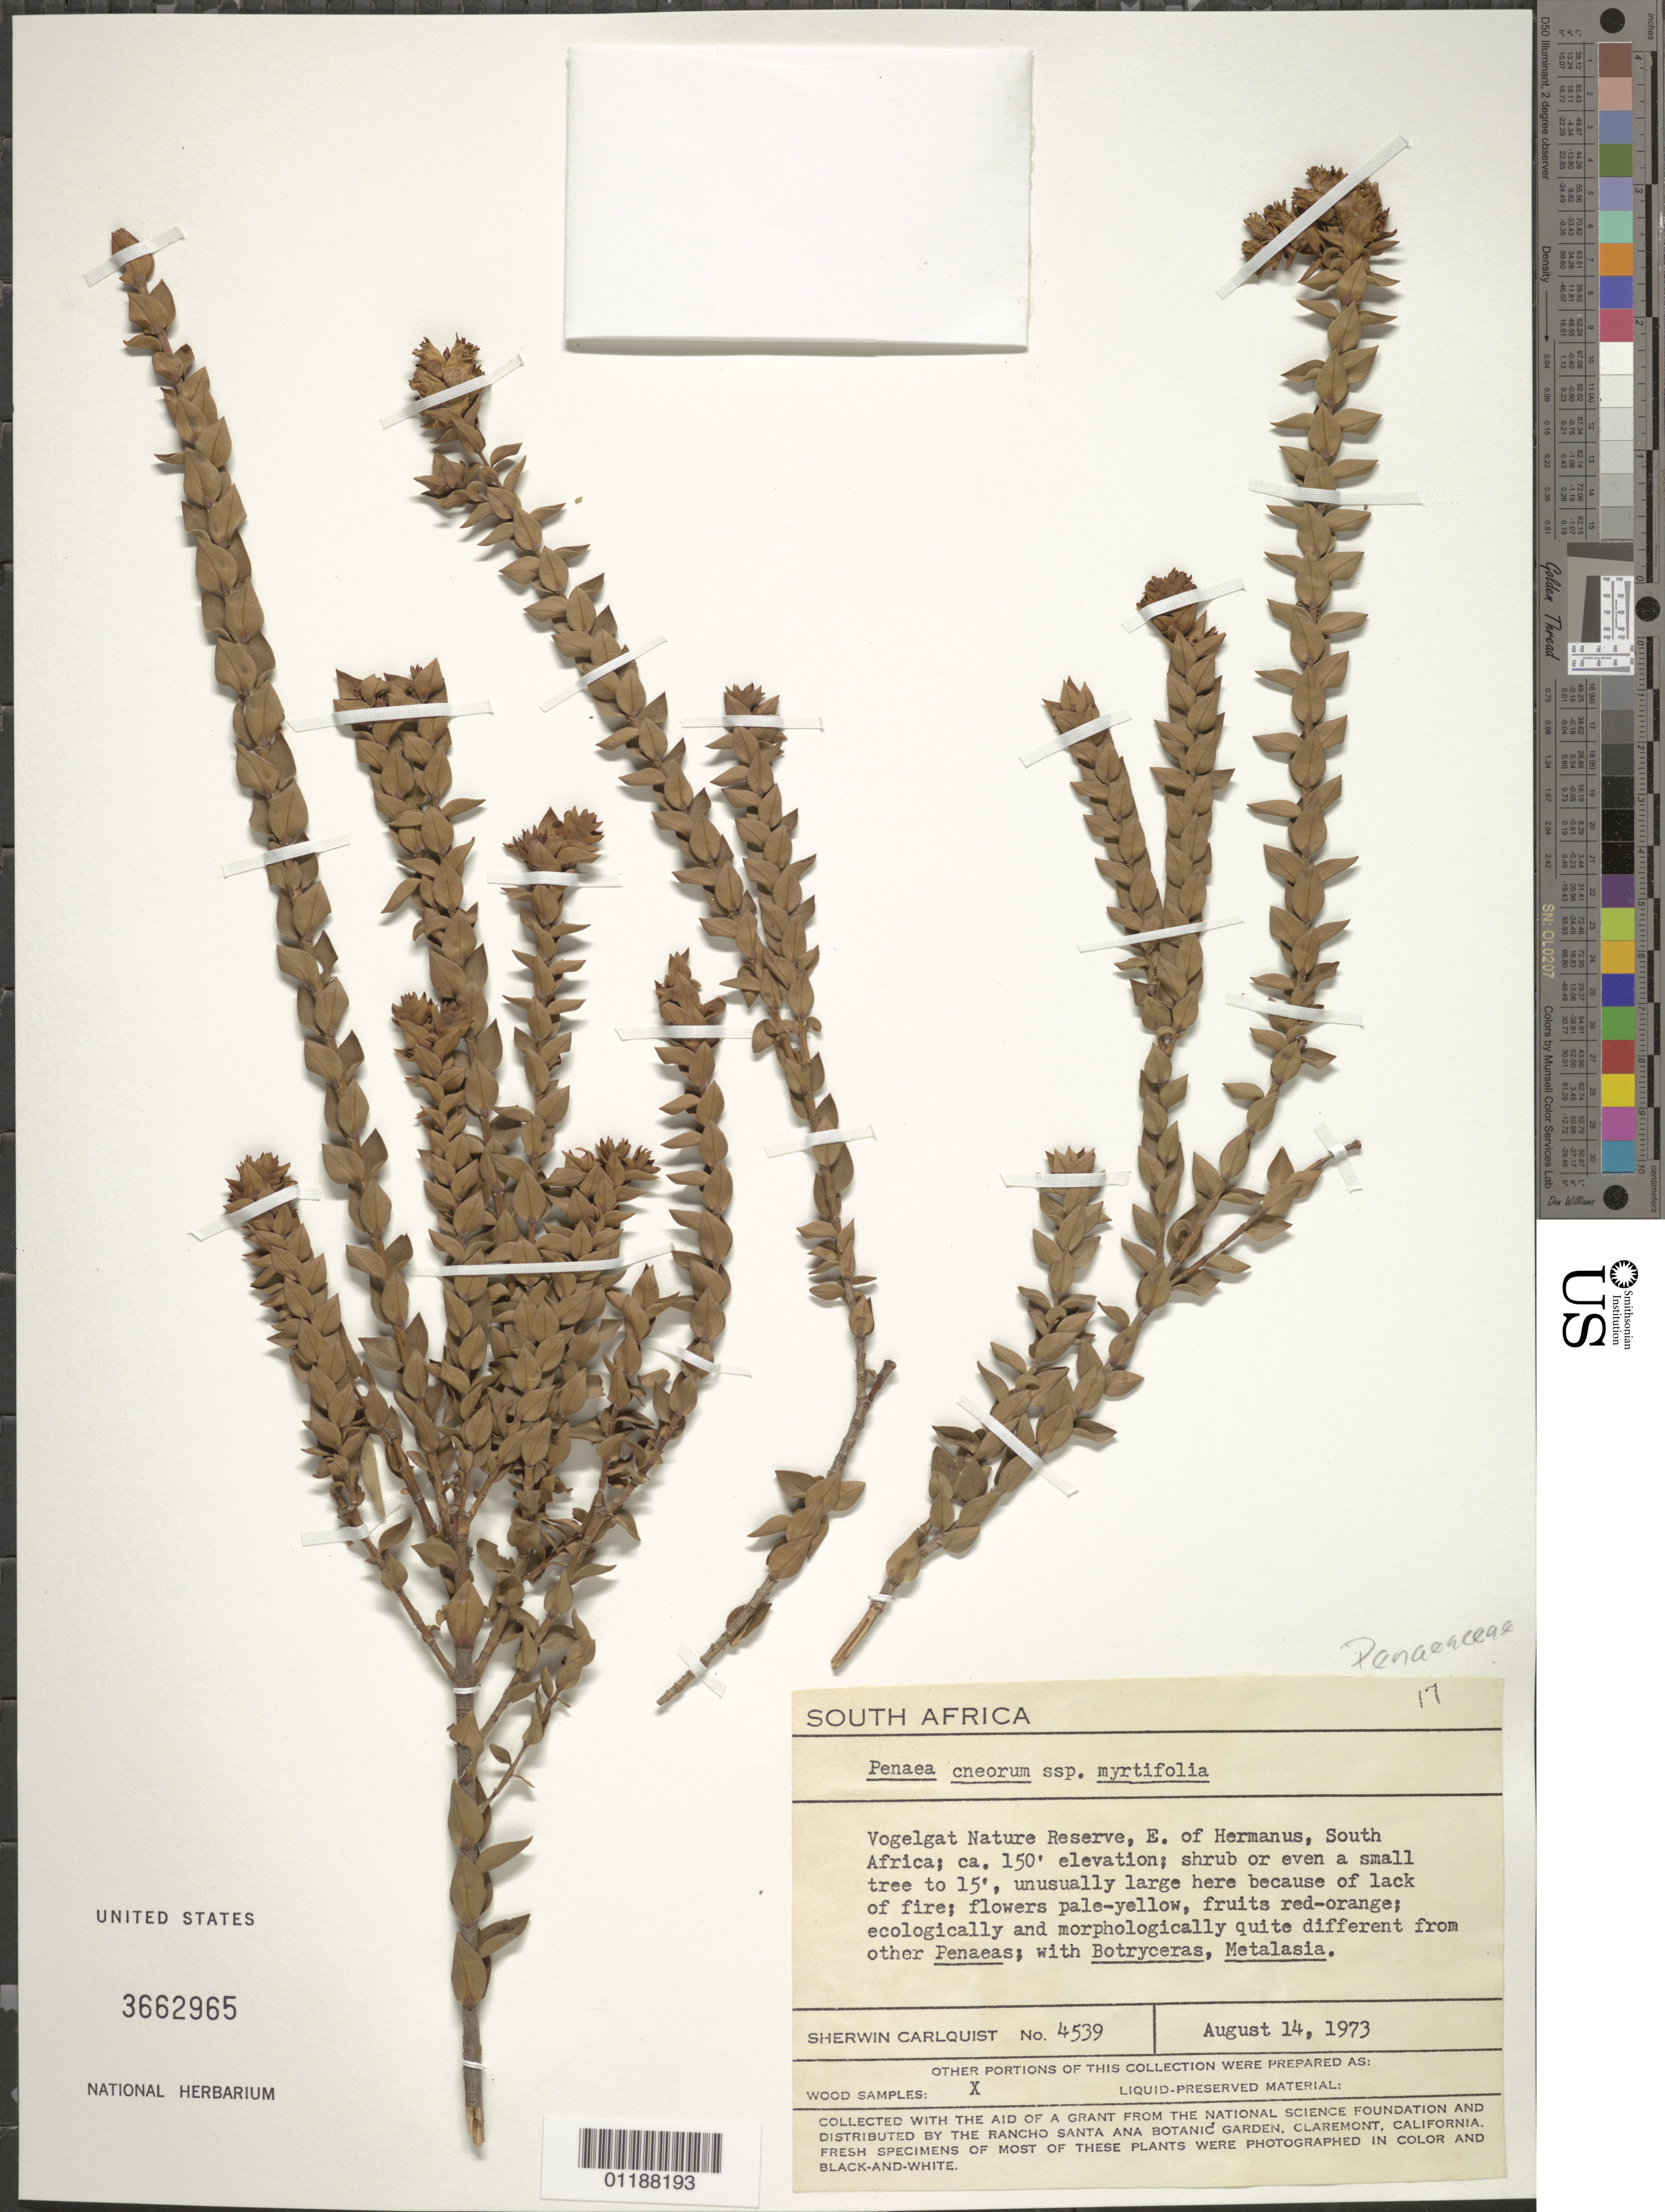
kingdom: Plantae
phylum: Tracheophyta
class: Magnoliopsida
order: Myrtales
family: Penaeaceae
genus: Penaea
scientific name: Penaea cneorum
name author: Meerb.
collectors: S. Carlquist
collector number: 4539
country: South Africa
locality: Vogelgat Nature Reserve, E of Hermanus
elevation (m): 46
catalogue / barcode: US 3662965